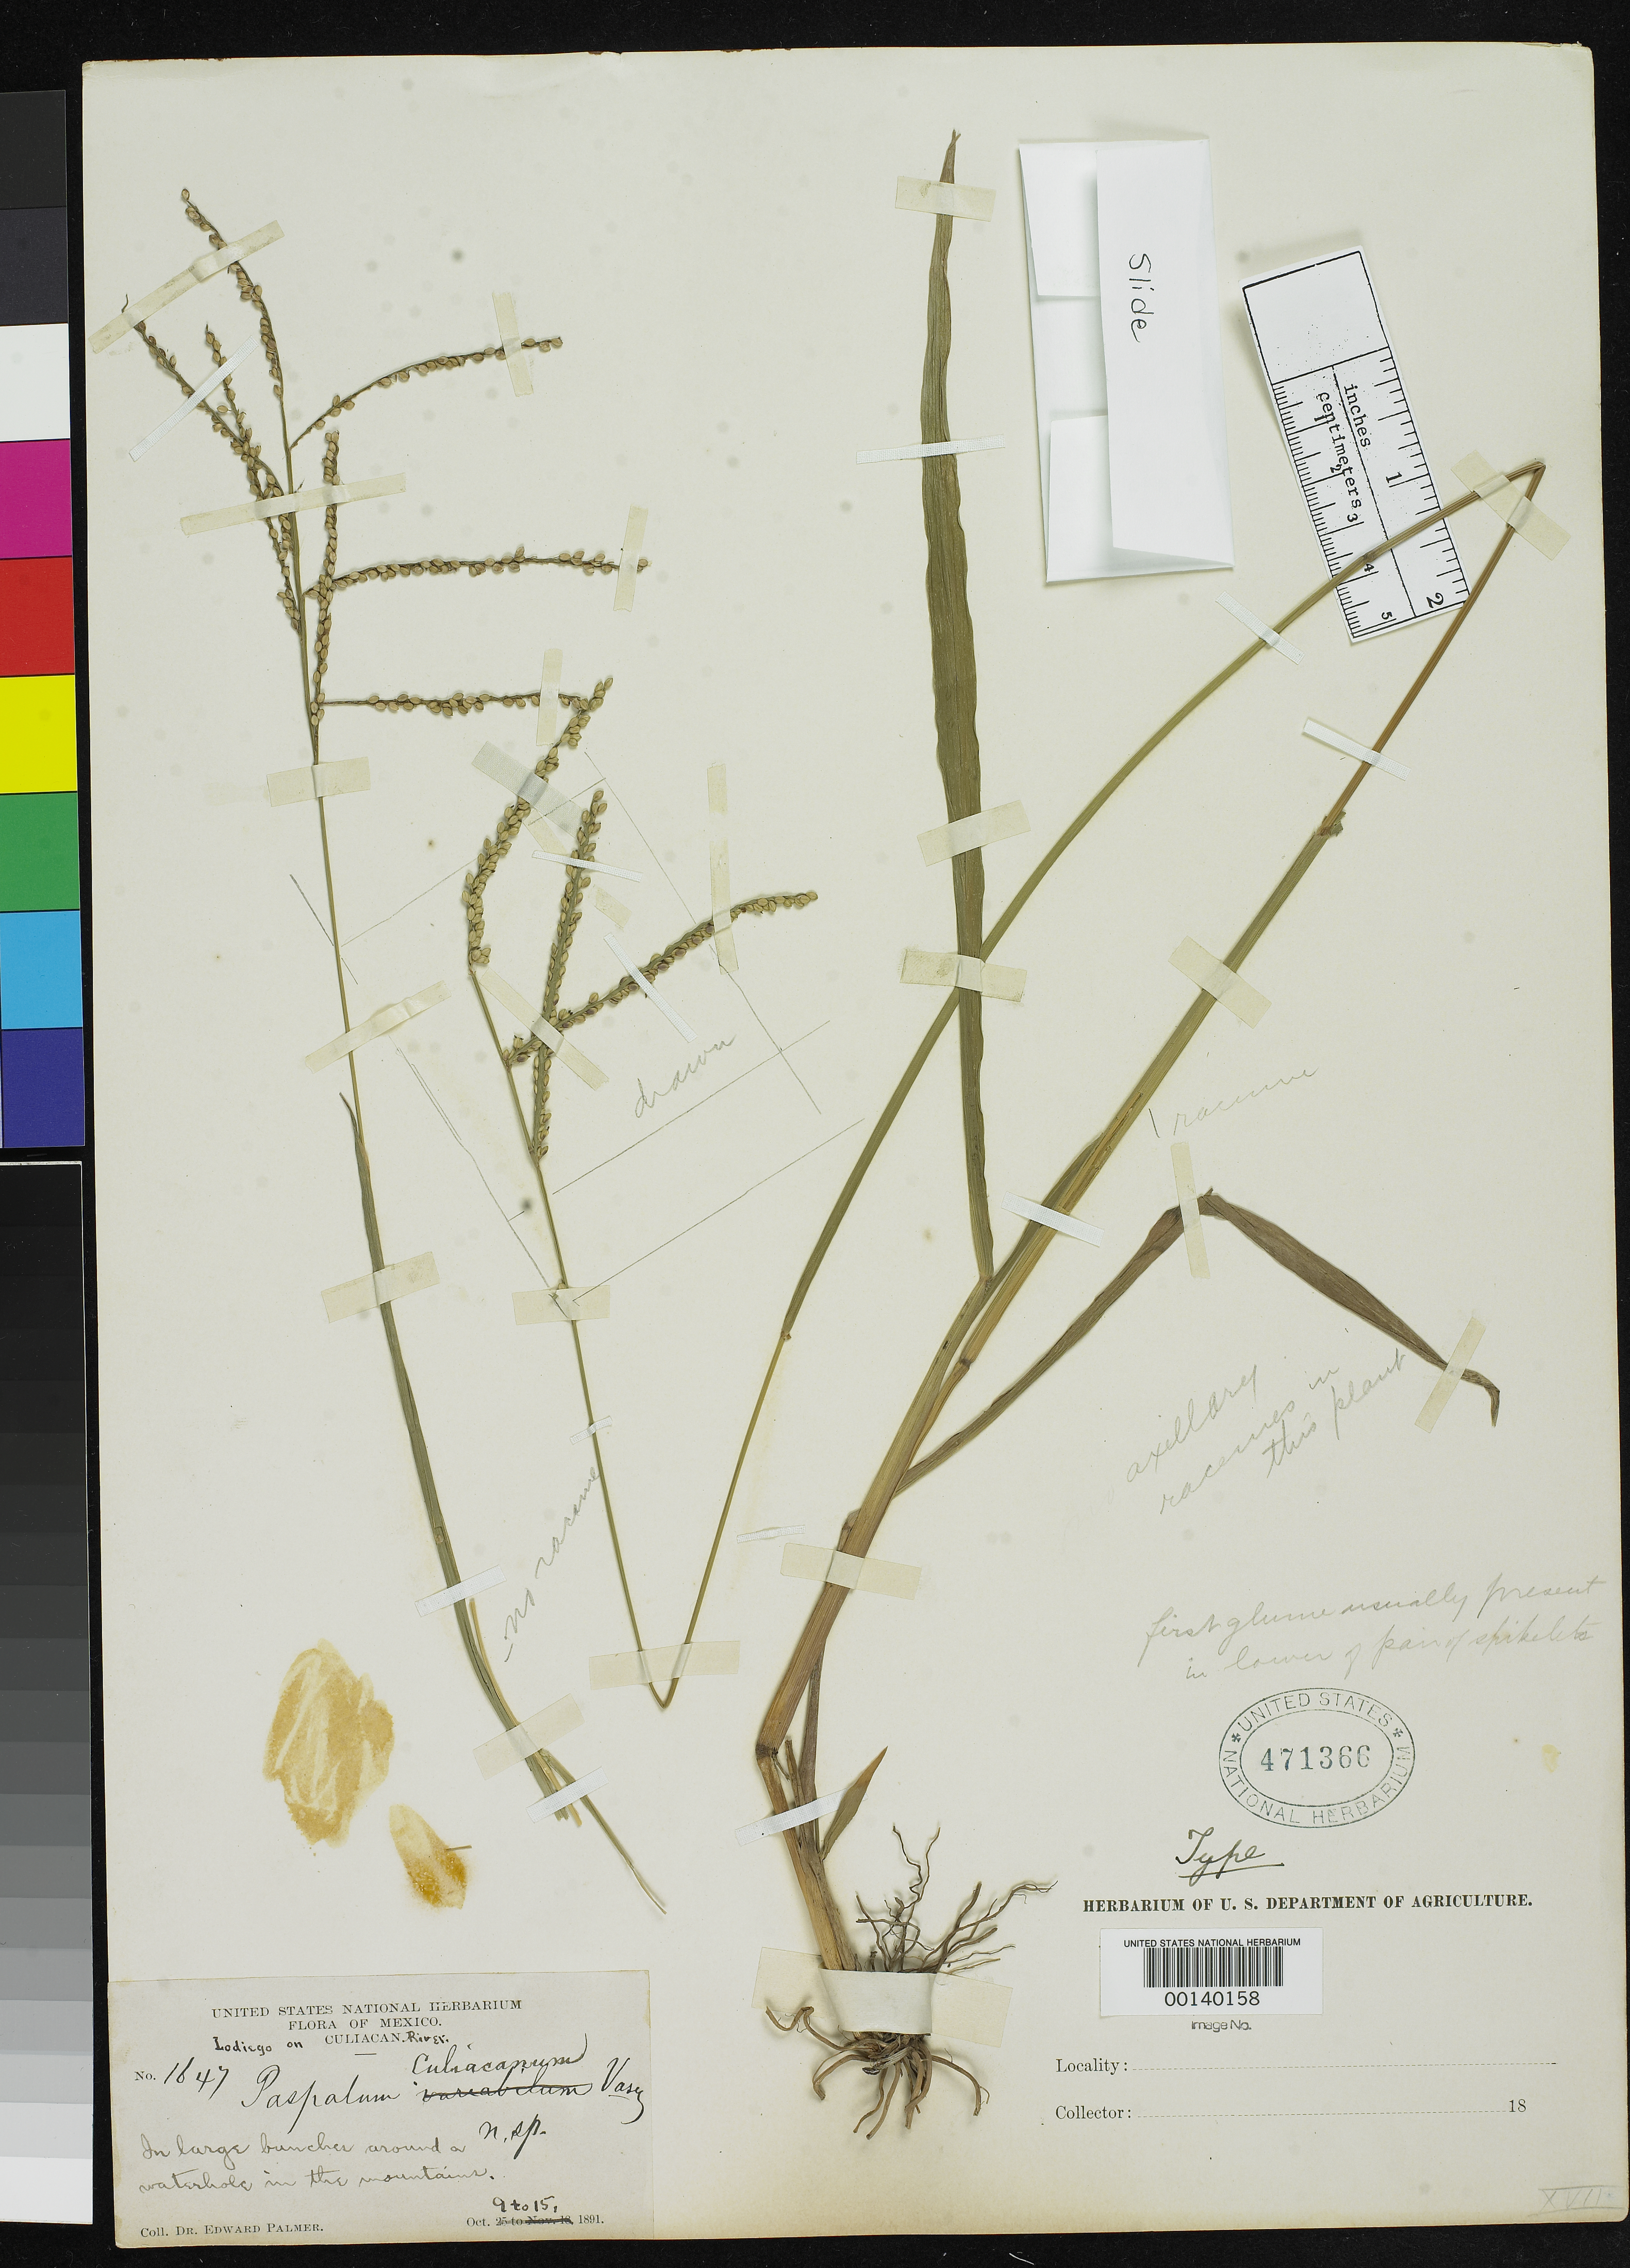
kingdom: Plantae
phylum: Tracheophyta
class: Liliopsida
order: Poales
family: Poaceae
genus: Paspalum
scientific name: Paspalum culiacanum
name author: Vasey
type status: Holotype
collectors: E. Palmer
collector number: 1647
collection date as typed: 09 Oct 1891 to 15 Oct 1891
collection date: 1891-10-09/1891-10-15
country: Mexico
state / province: Sinaloa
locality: Lodiego on Culiacan River, around a waterhole in the mountains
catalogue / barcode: US 471366